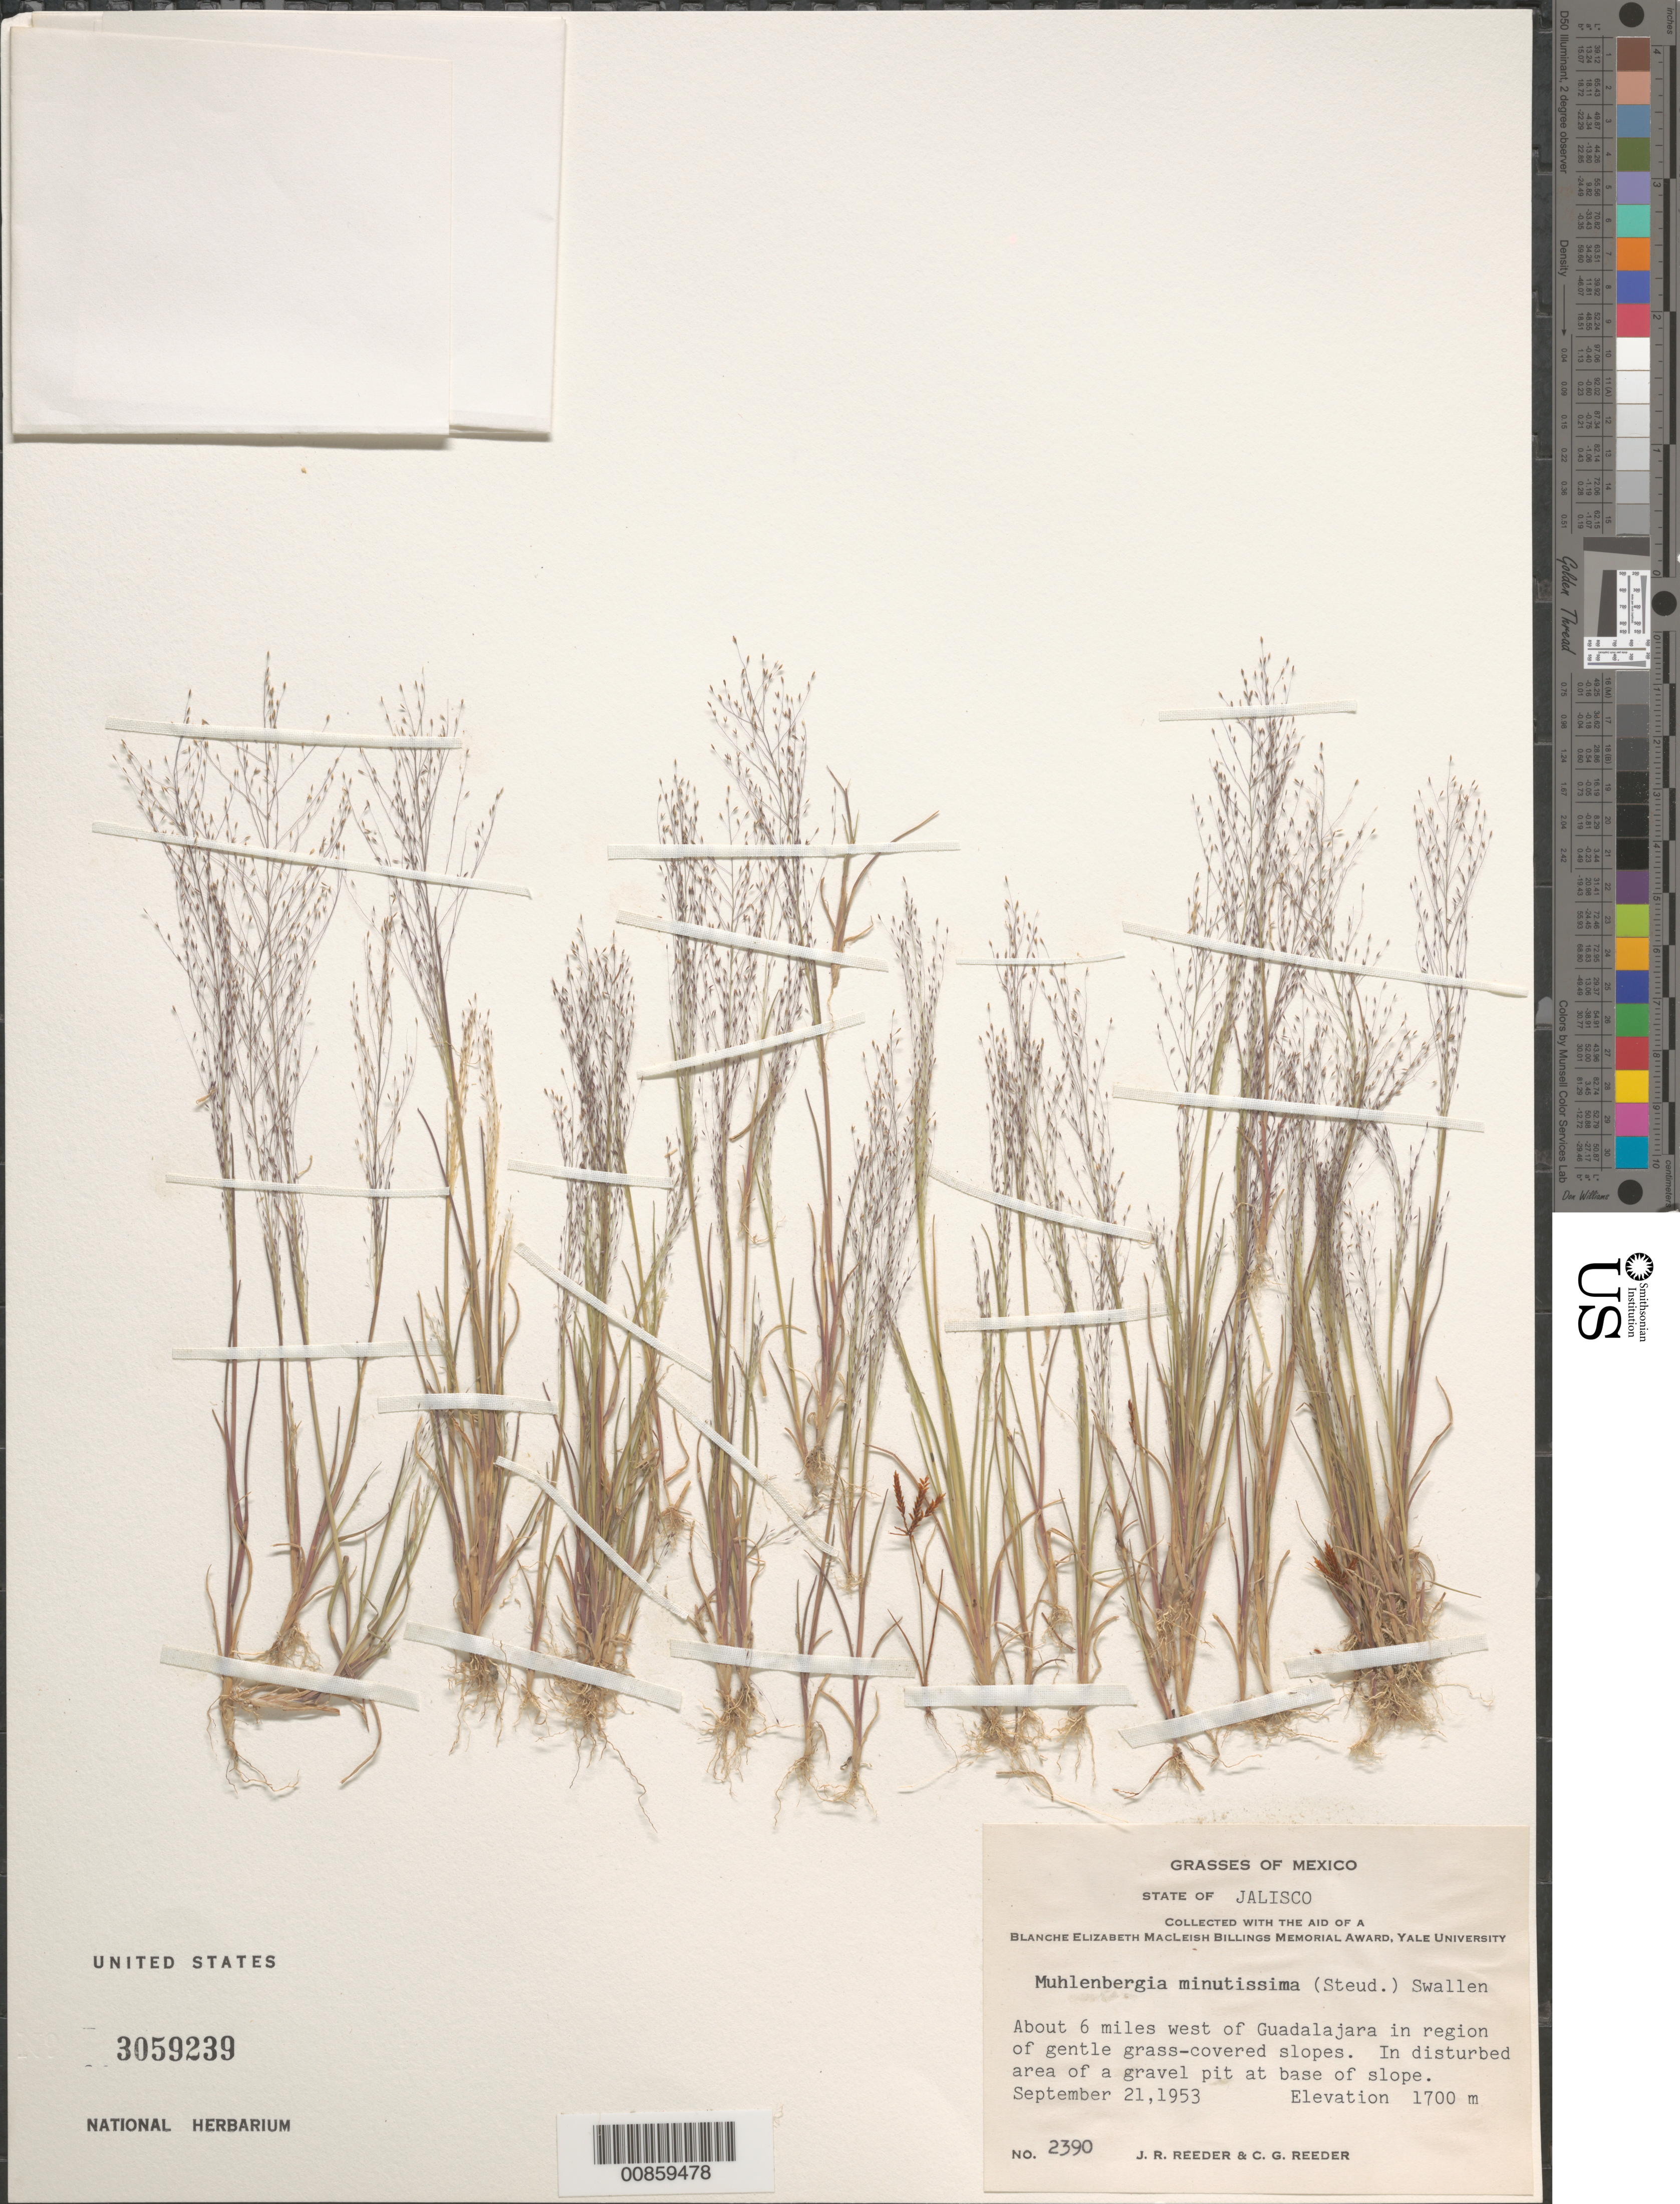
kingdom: Plantae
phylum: Tracheophyta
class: Liliopsida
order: Poales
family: Poaceae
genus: Muhlenbergia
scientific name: Muhlenbergia minutissima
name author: (Steud.) Swallen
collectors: J. R. Reeder & C. G. Reeder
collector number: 2390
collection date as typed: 21 Sep 1953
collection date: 1953-09-21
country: Mexico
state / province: Jalisco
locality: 6 mi W of Guadalajara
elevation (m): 1700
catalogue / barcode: US 3059239